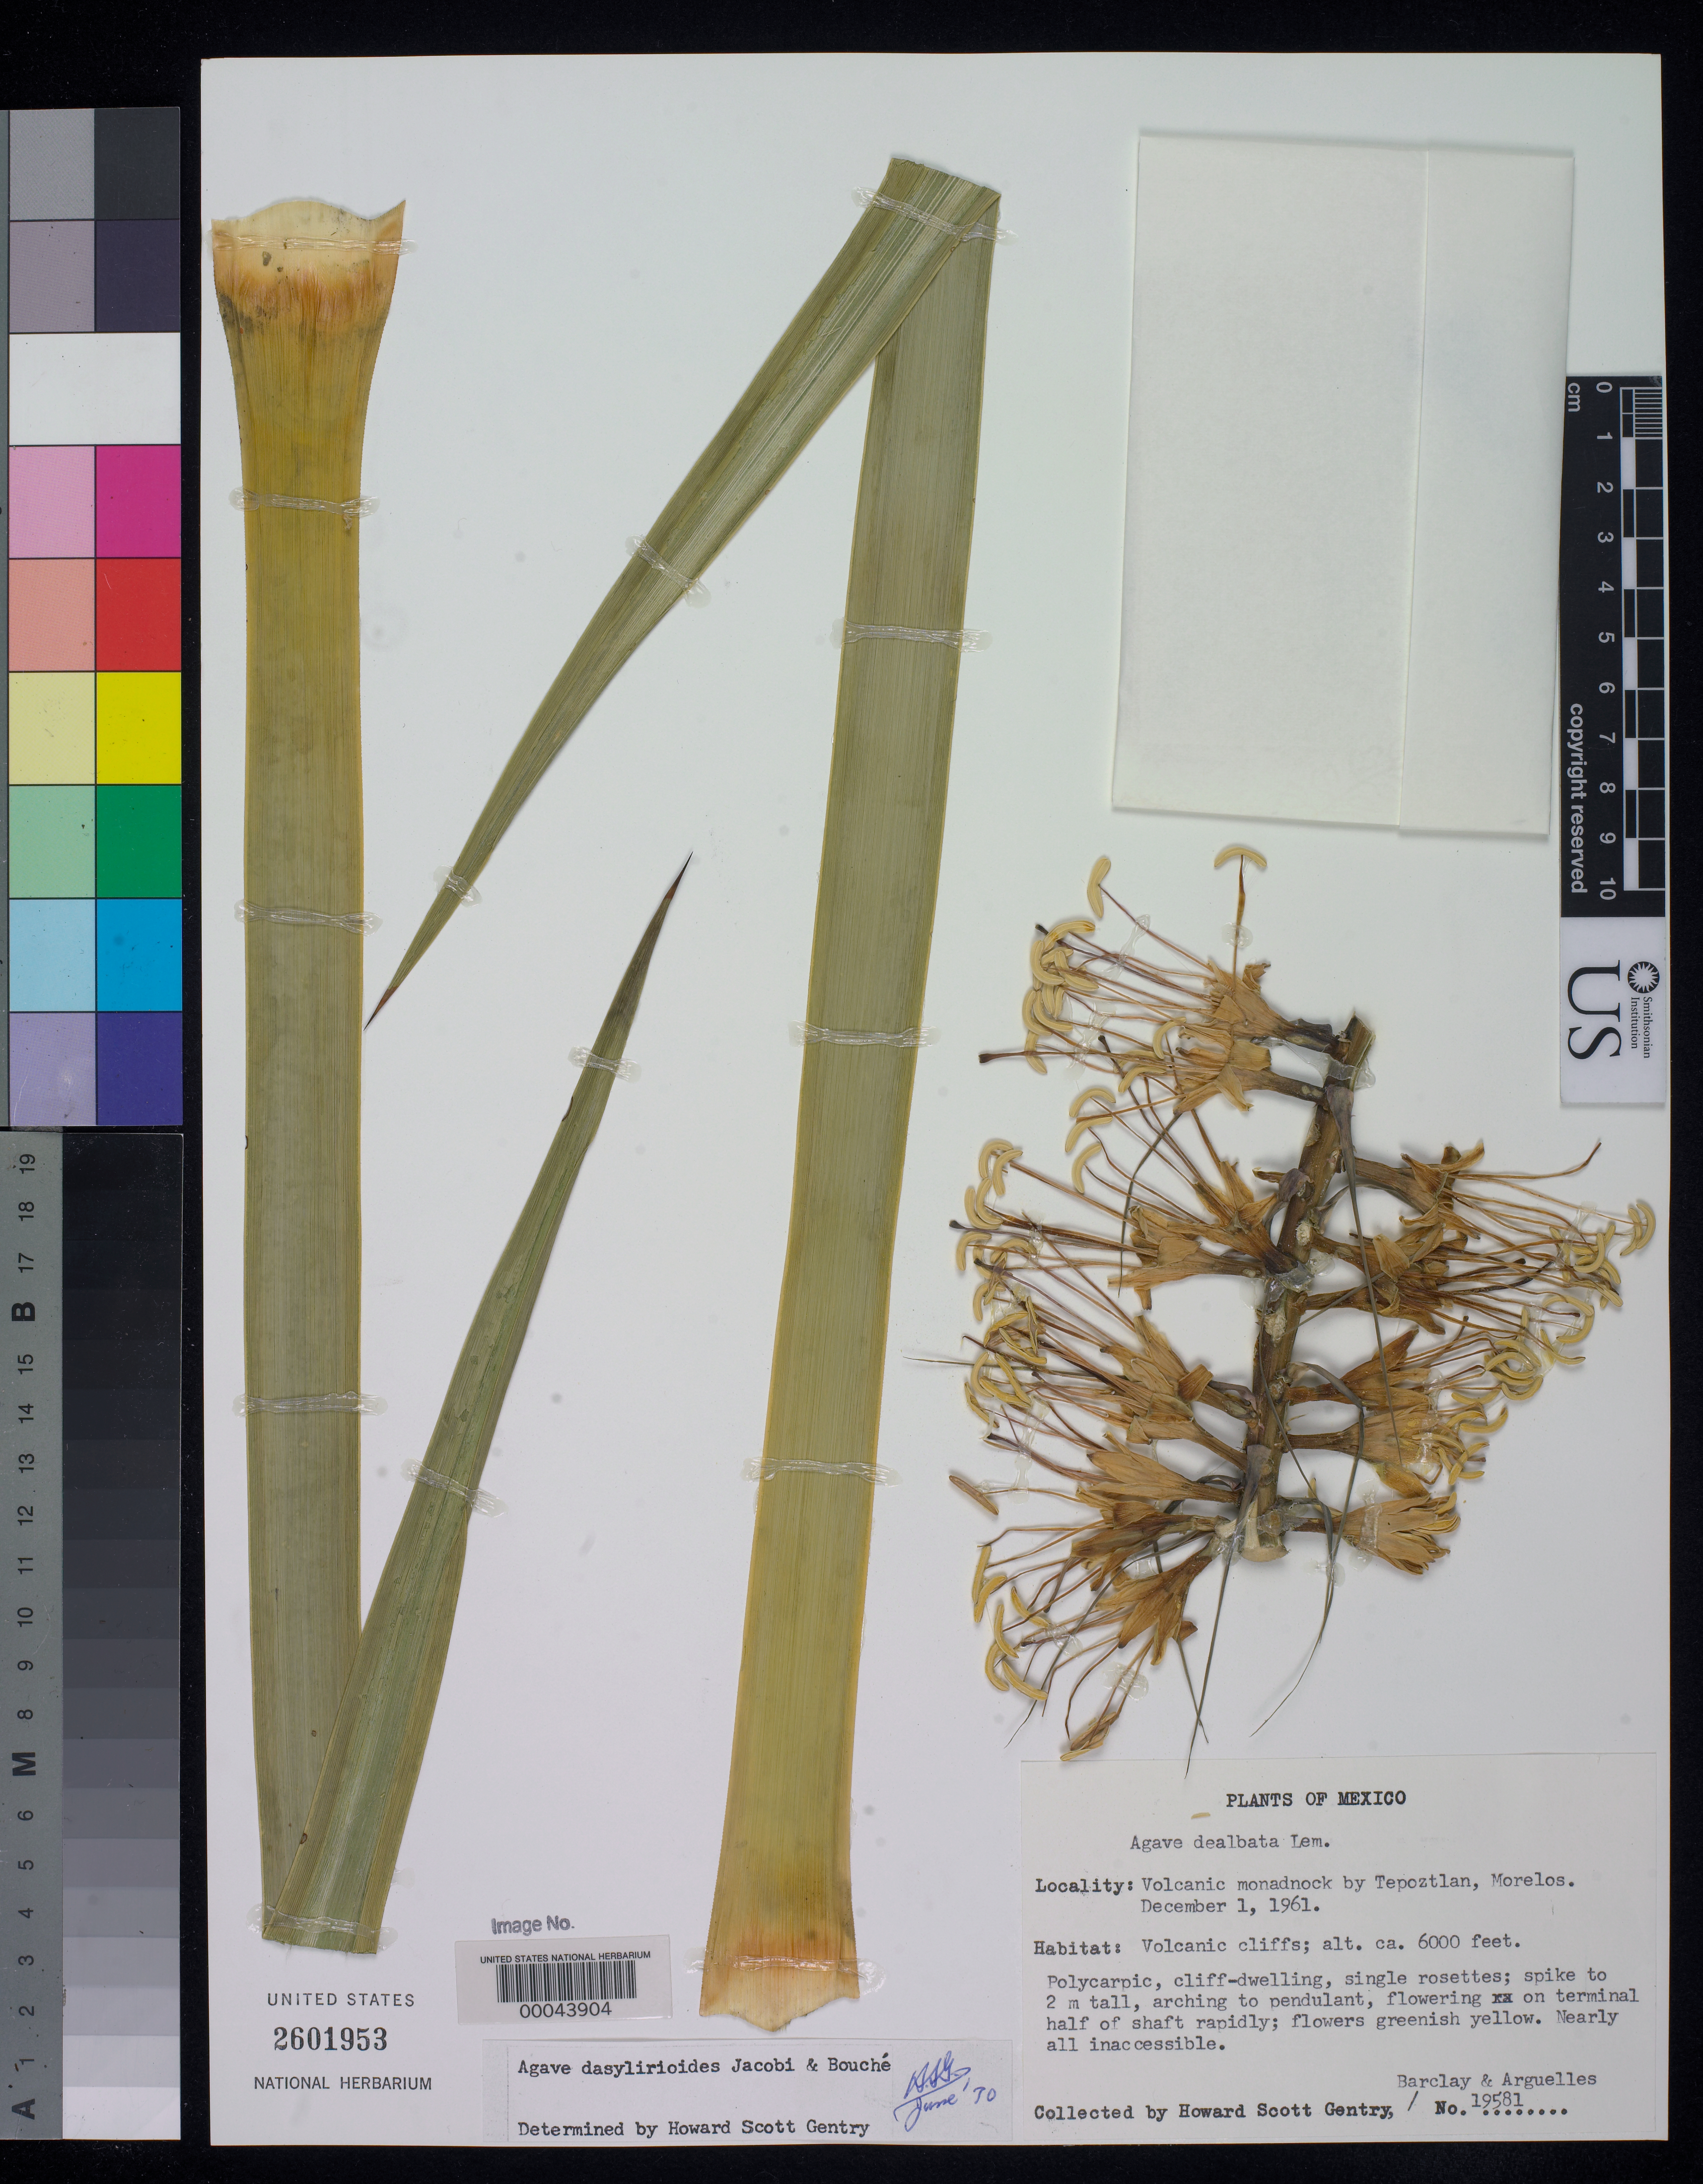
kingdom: Plantae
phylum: Tracheophyta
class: Liliopsida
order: Asparagales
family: Asparagaceae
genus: Agave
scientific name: Agave dasylirioides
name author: Jacobi & C.D. Bouché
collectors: H. S. Gentry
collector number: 19581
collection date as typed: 01 Dec 1961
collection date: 1961-12-01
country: Mexico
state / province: Morelos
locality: Volcanic monadnock by tepoztlan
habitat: Volcanic cliffs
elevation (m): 1829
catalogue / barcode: US 2601953